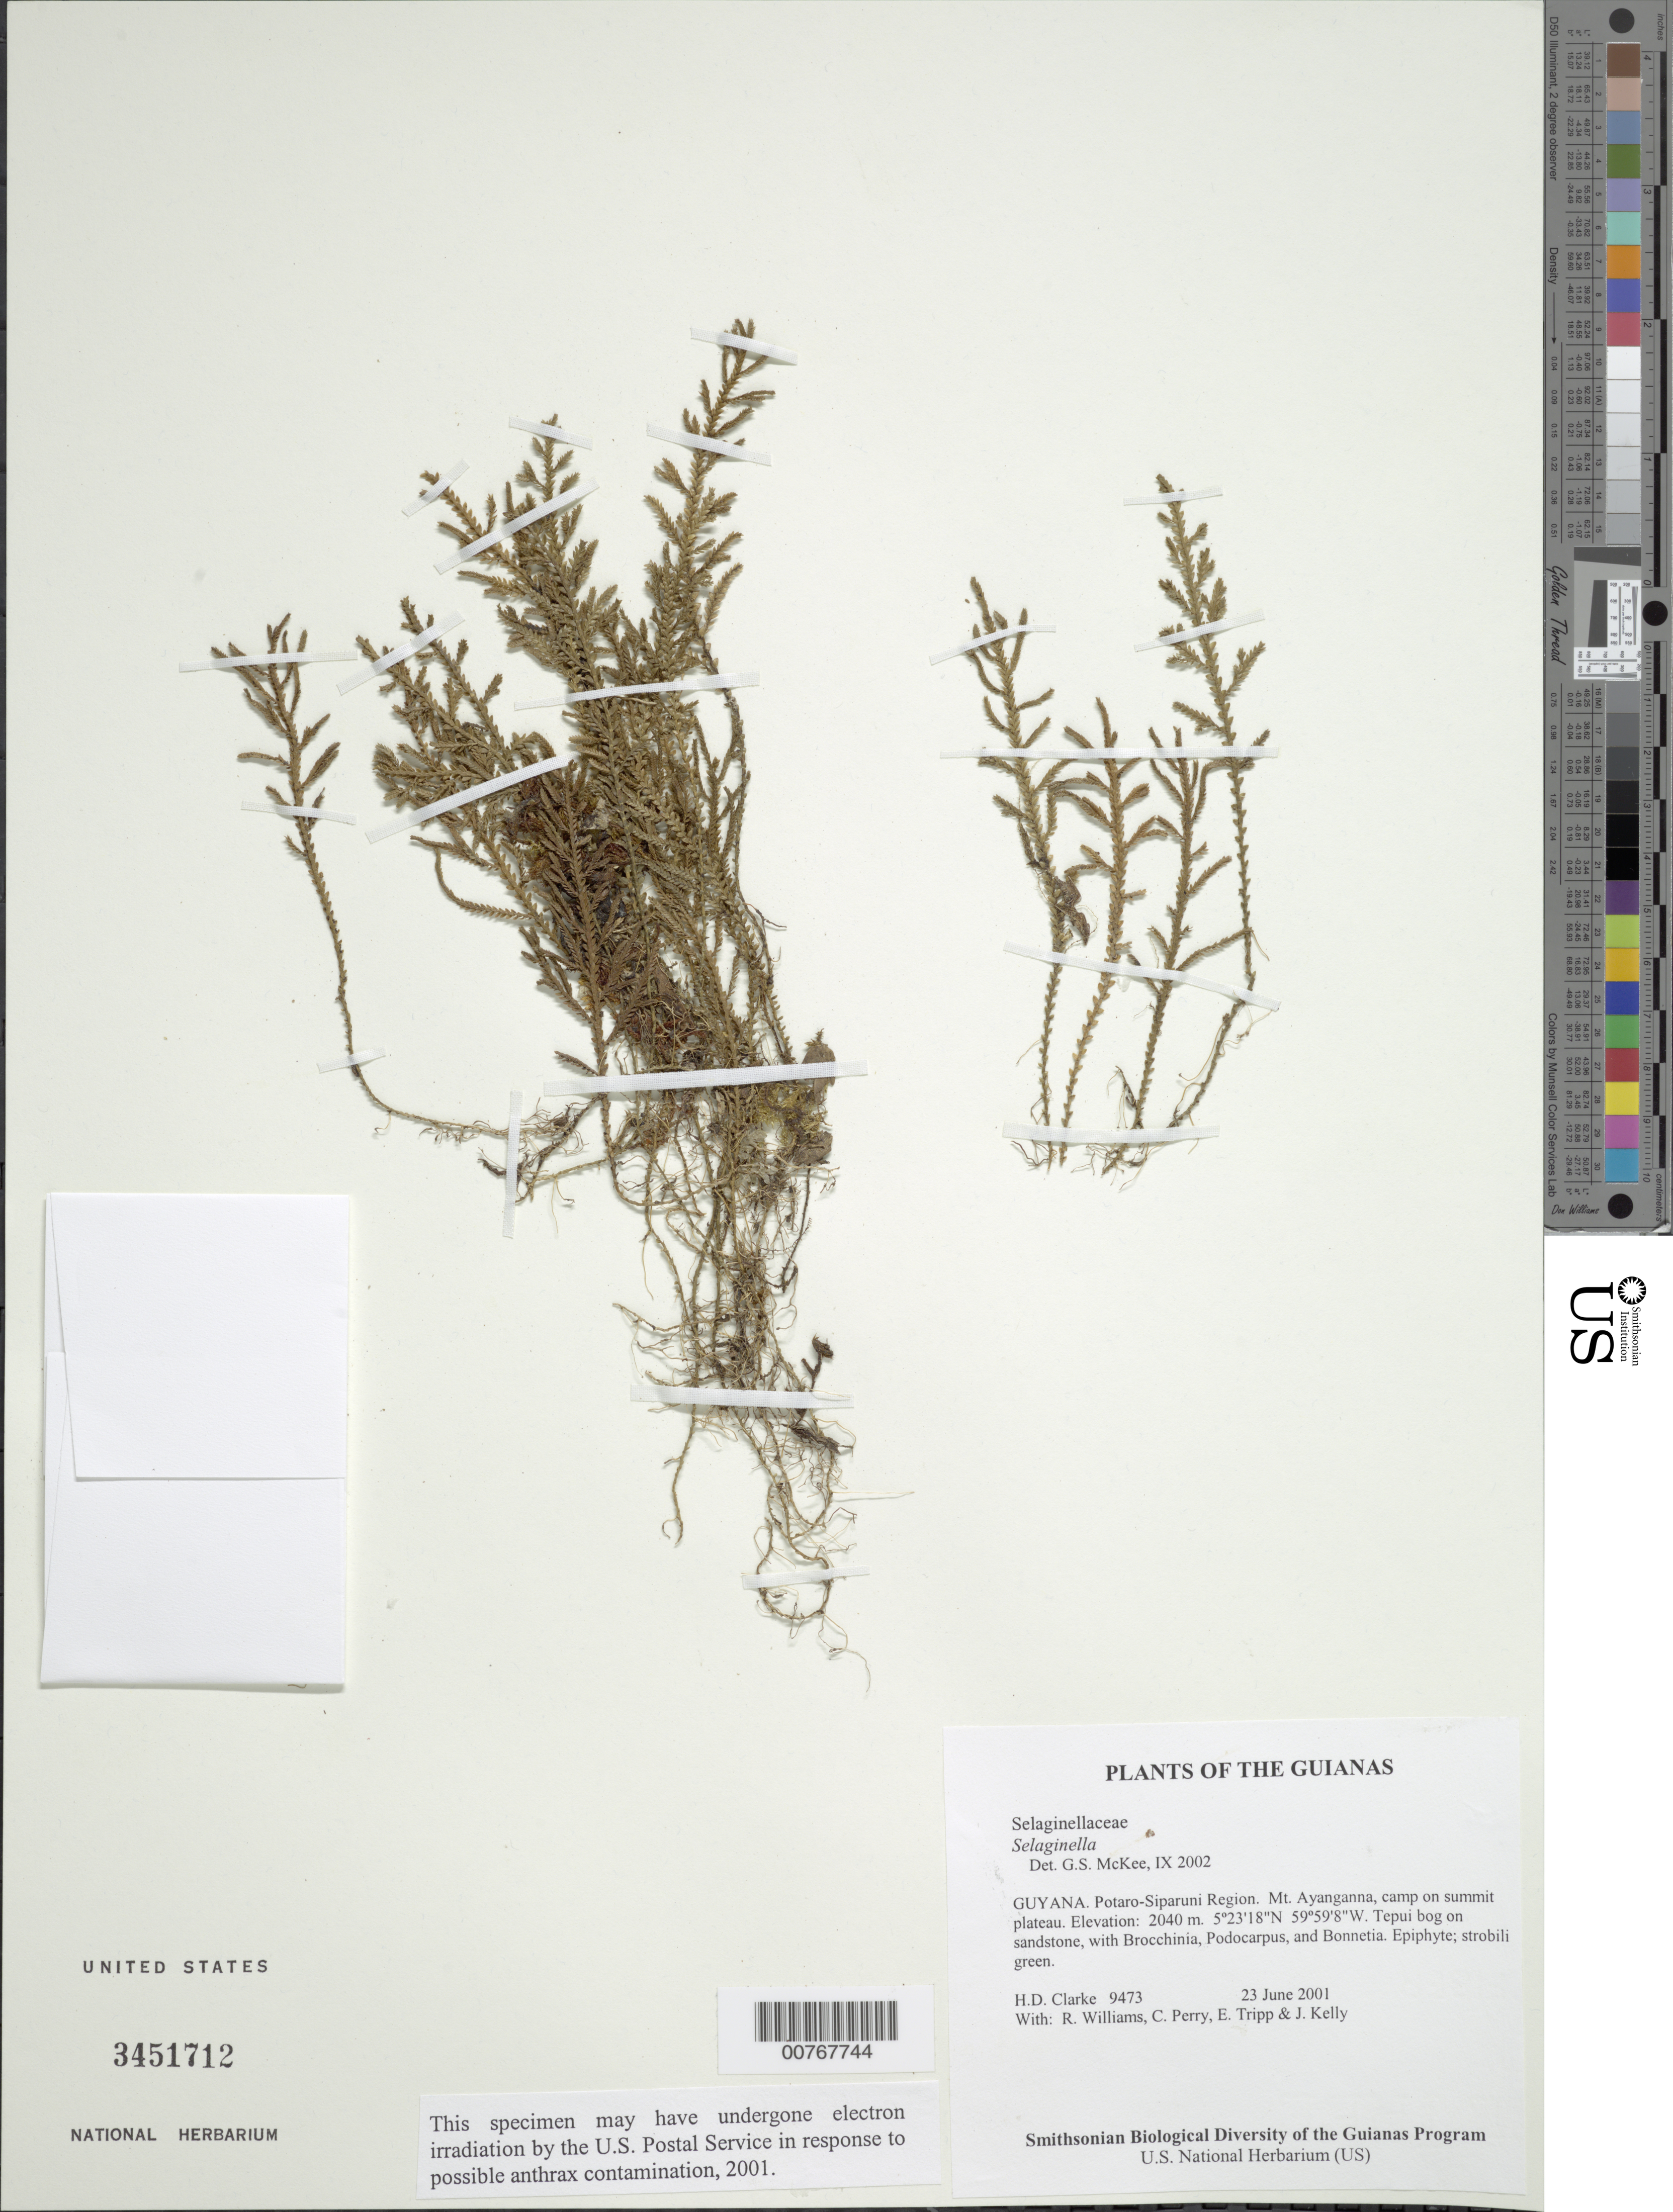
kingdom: Plantae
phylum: Tracheophyta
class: Lycopodiopsida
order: Selaginellales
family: Selaginellaceae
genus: Selaginella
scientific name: Selaginella sp.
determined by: McKee, G. S., (US), NMNH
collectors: H. D. Clarke, R. Williams, C. Perry, E. Tripp & J. Kelly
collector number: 9473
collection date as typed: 23 June 2001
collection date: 2001-06-23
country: Guyana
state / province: Potaro-Siparuni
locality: Mt. Ayanganna, camp on summit plateau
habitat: Tepui bog on sandstone, with Brocchinia, Podocarpus, and Bonnetia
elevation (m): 2040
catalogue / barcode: US 3451712